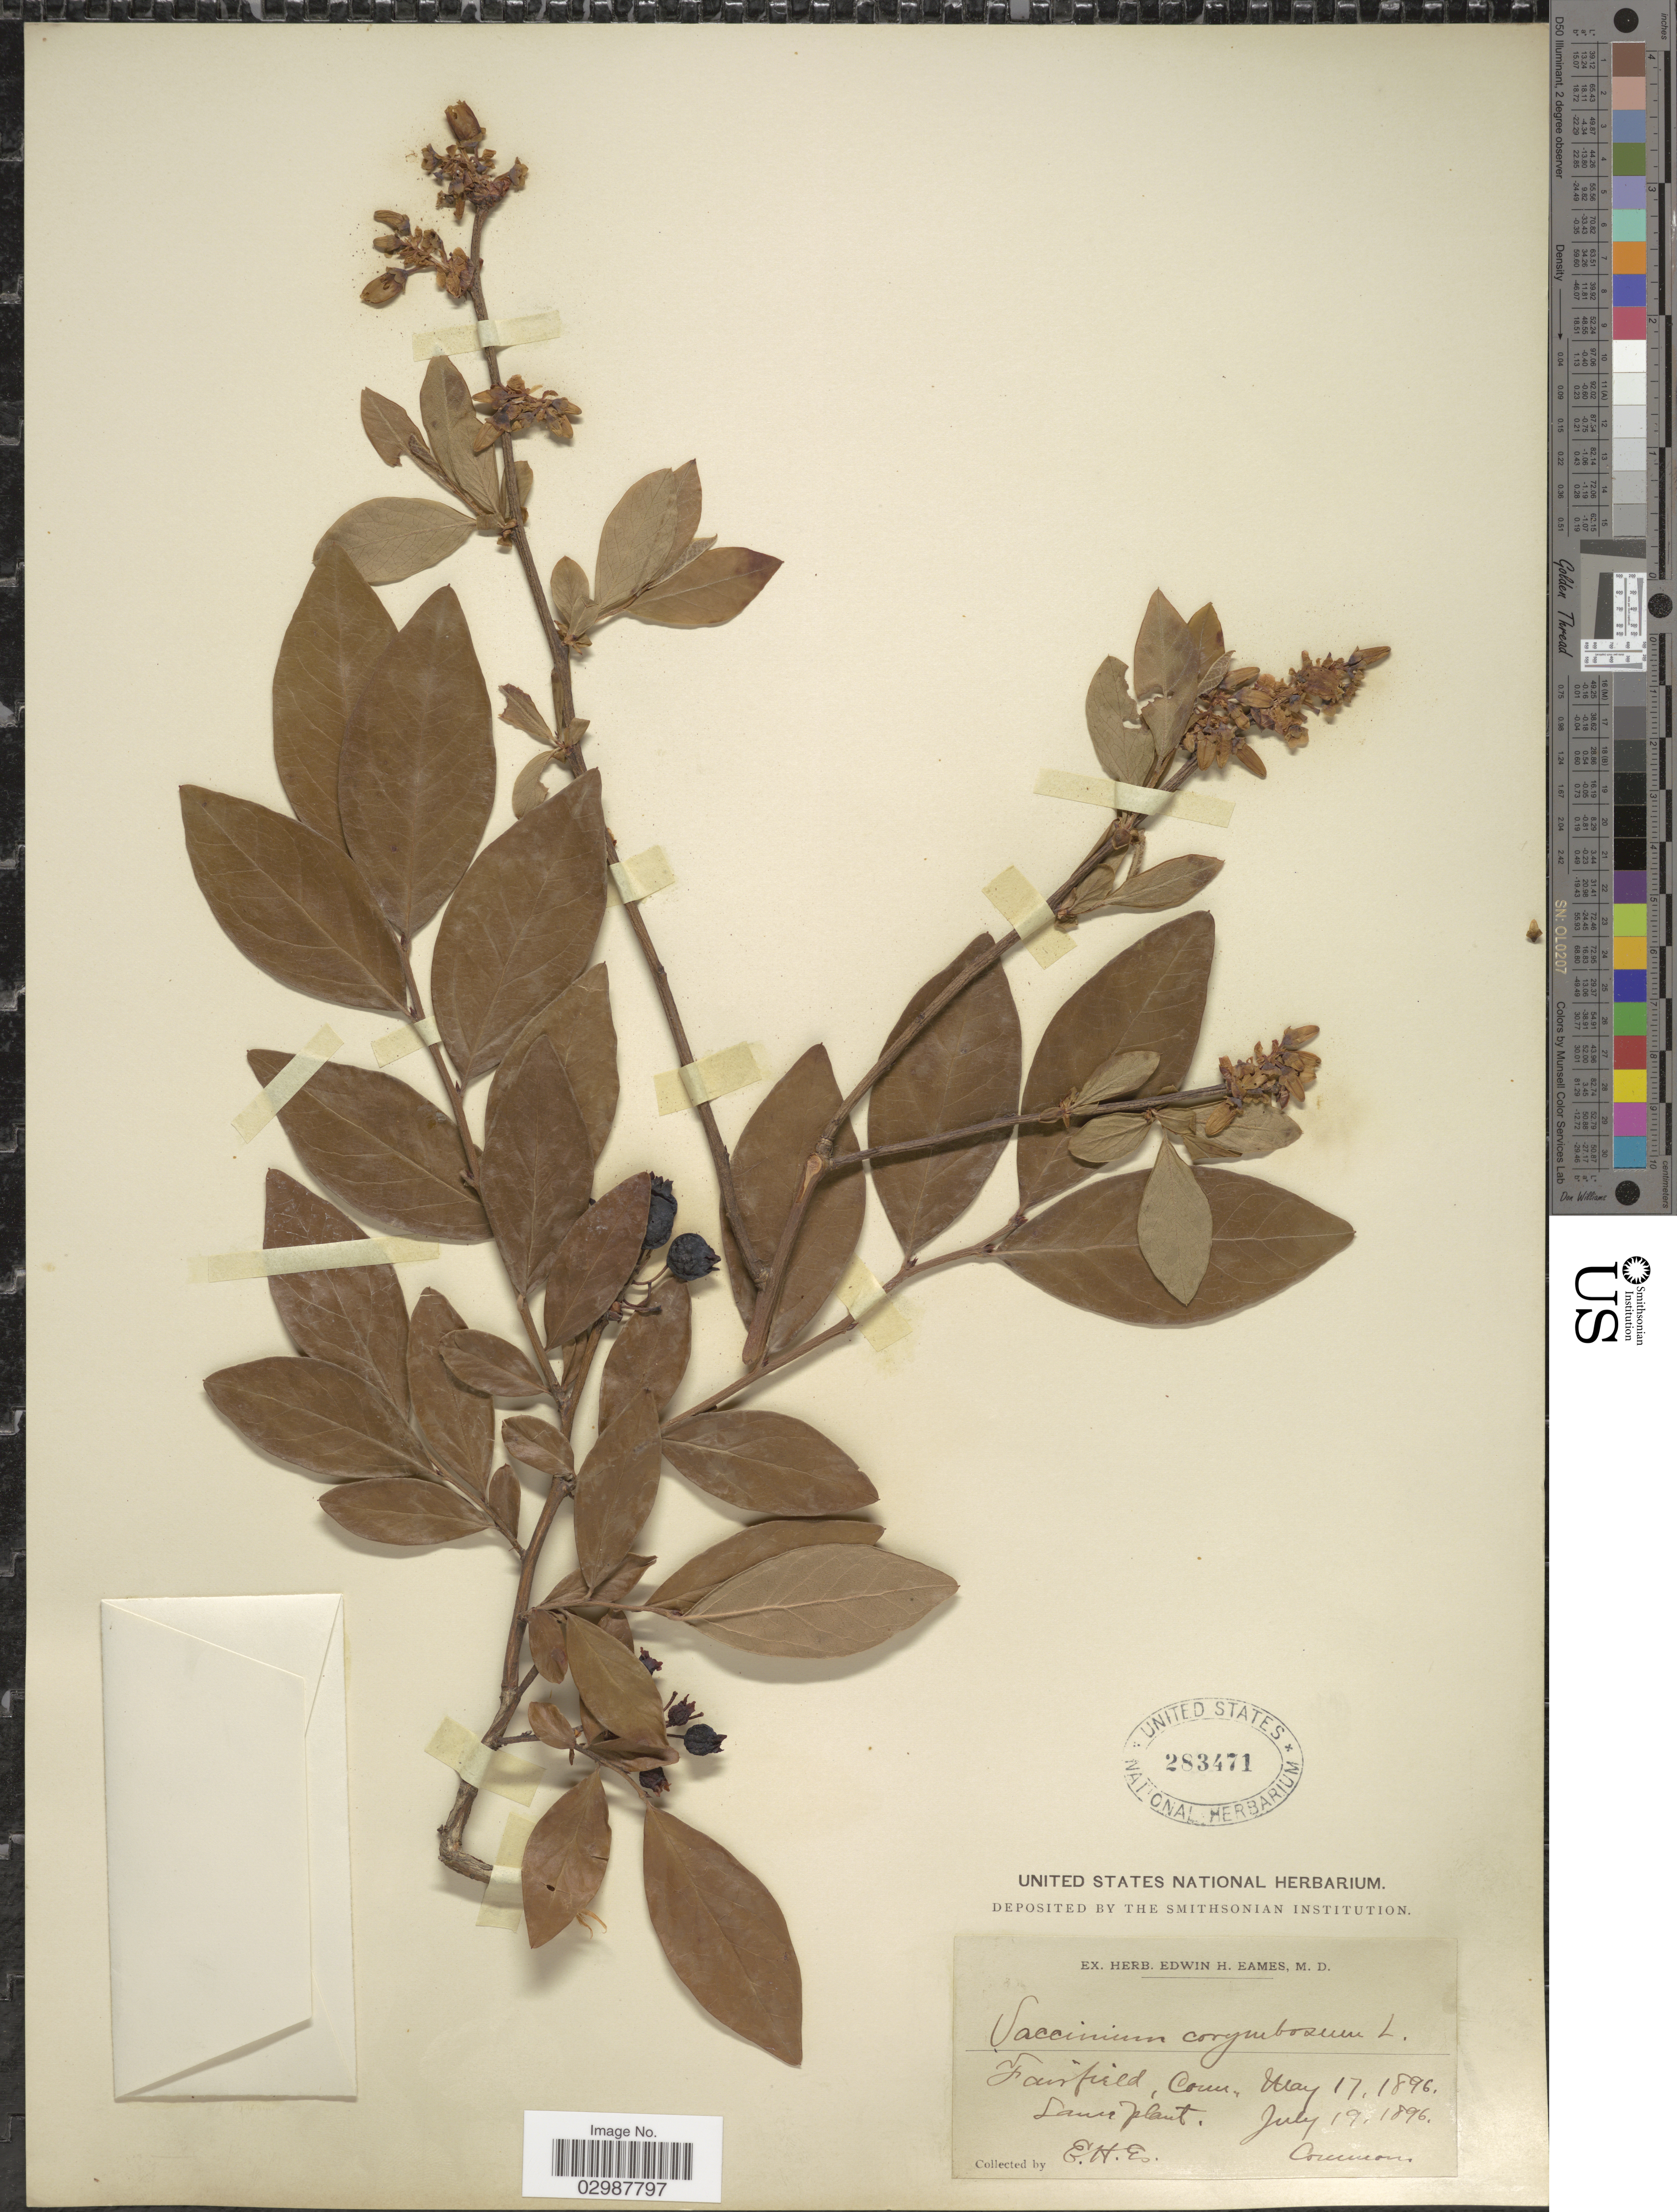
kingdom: Plantae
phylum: Tracheophyta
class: Magnoliopsida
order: Ericales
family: Ericaceae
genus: Vaccinium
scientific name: Vaccinium corymbosum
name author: L.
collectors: E. H. Eames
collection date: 1896-05-17/1896-07-19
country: United States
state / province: Connecticut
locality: Fairfield.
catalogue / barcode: US 283471